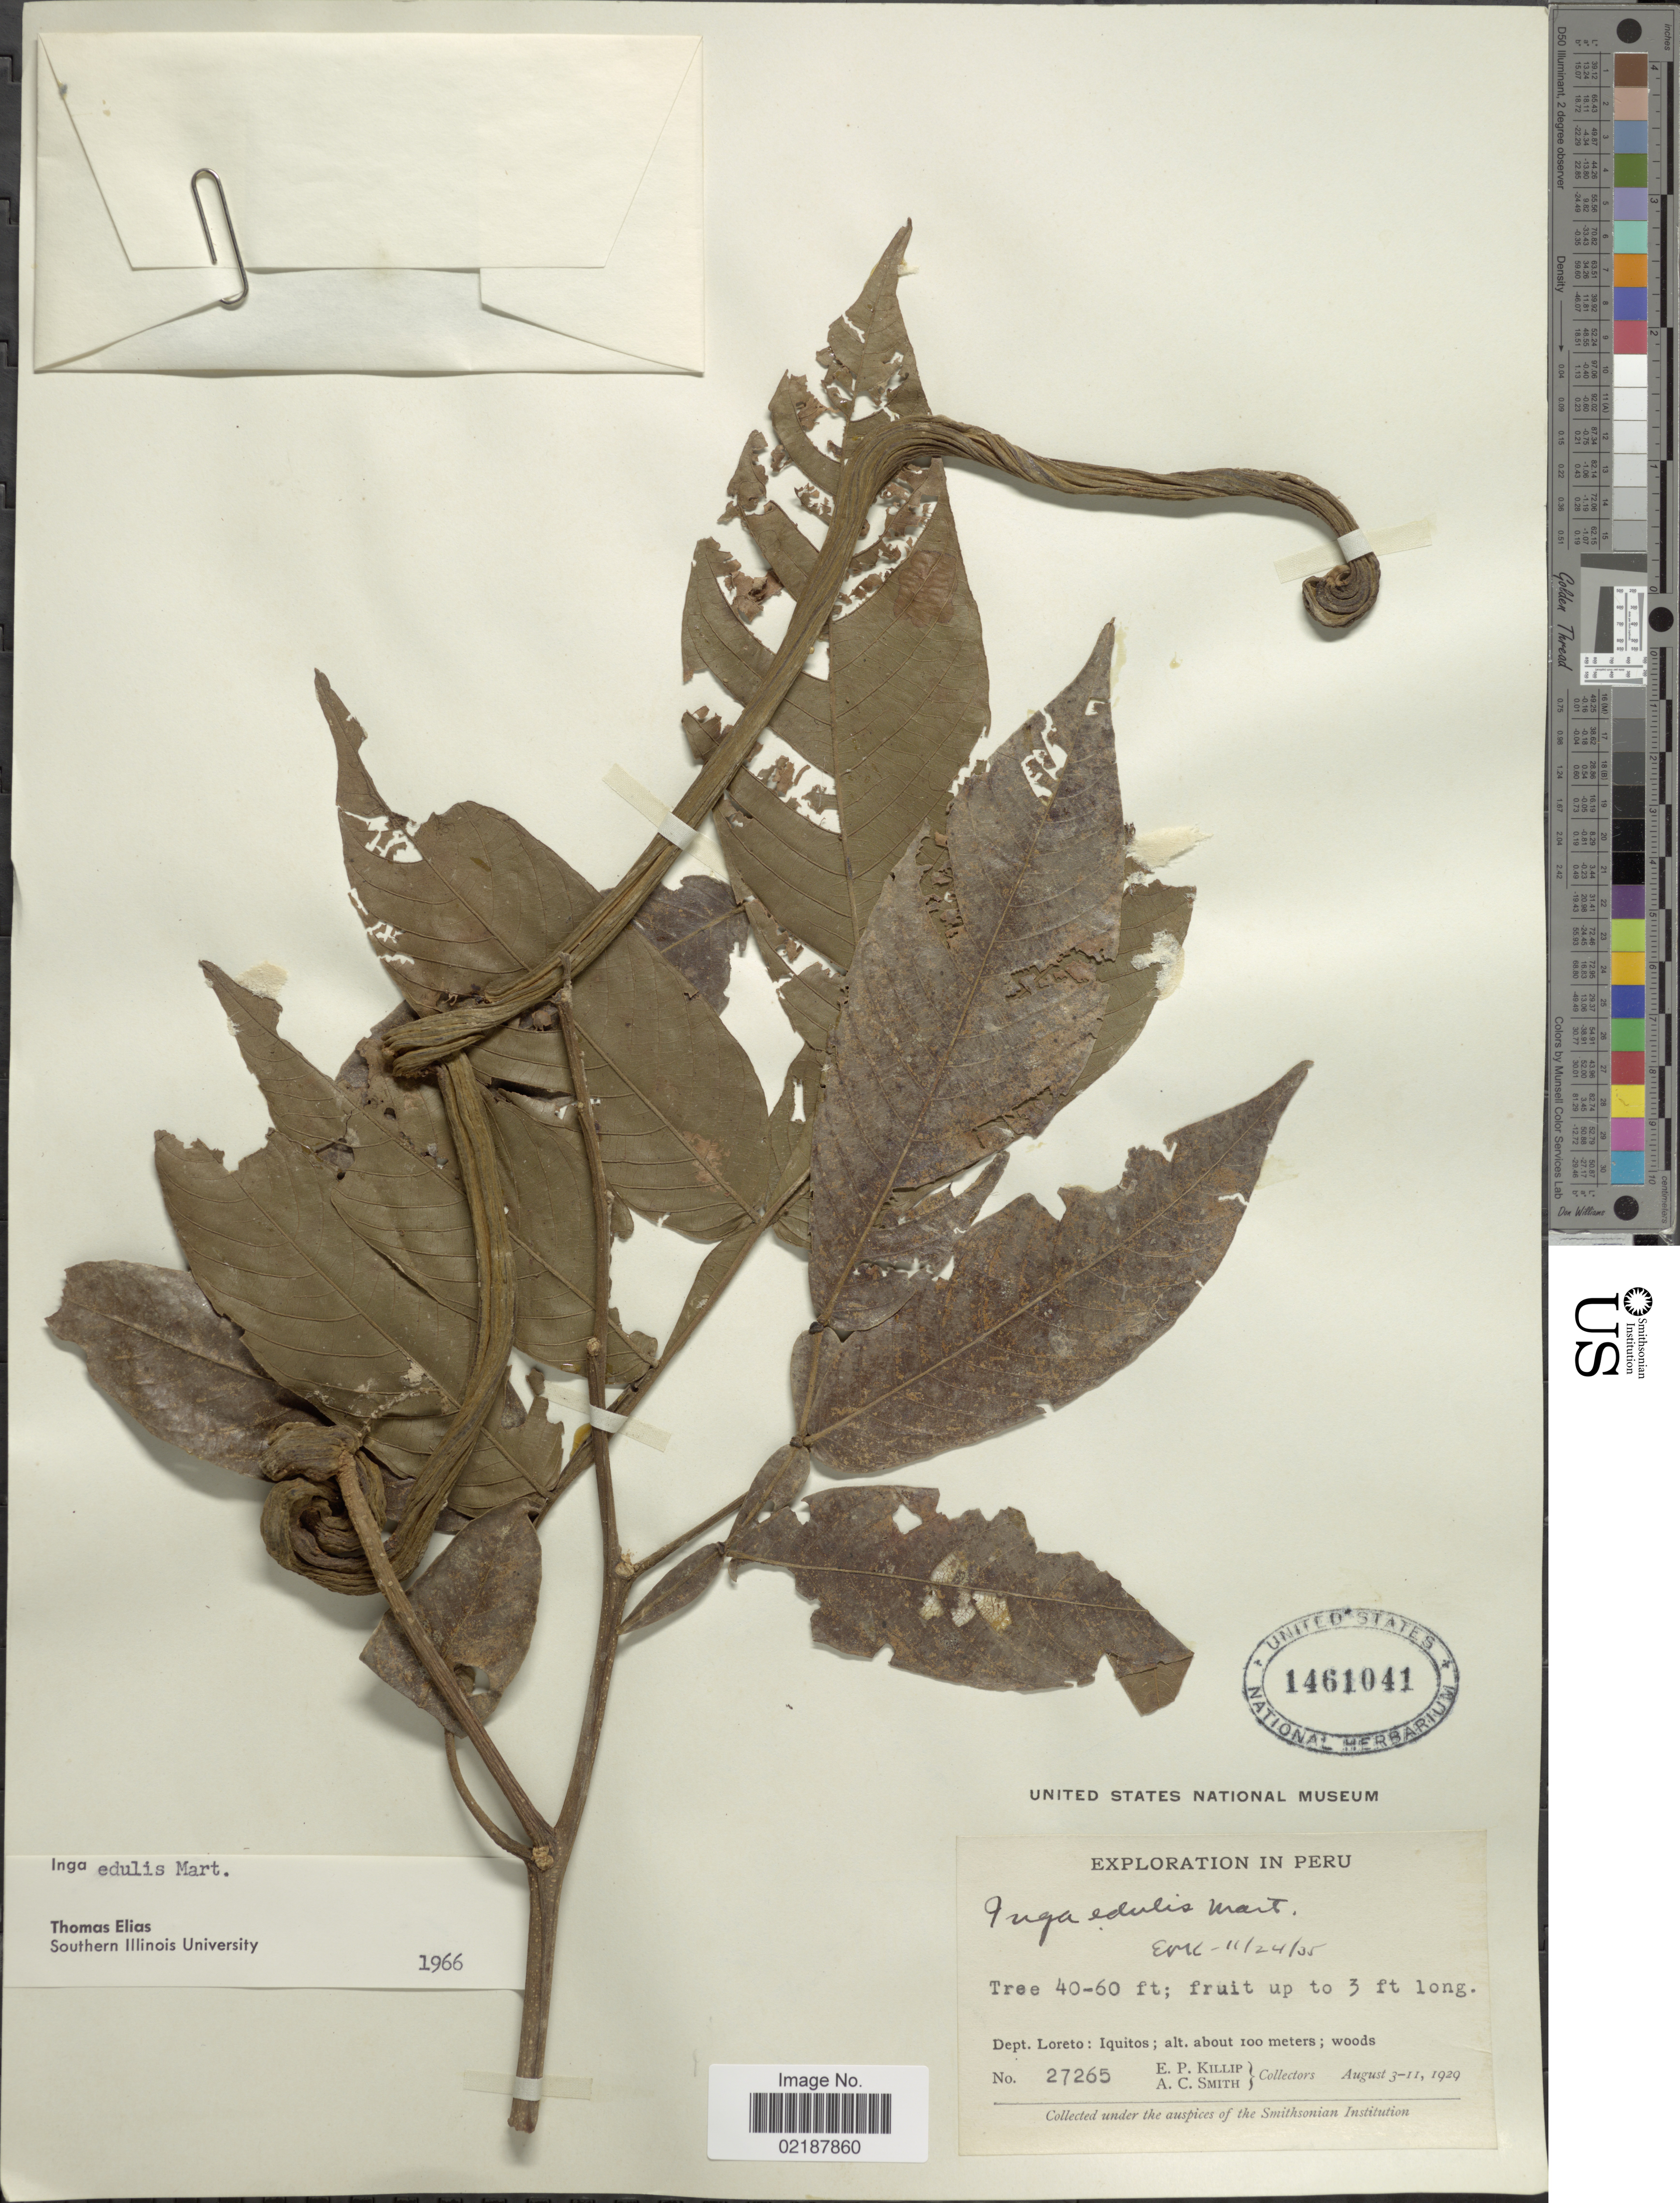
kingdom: Plantae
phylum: Tracheophyta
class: Magnoliopsida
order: Fabales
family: Fabaceae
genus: Inga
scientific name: Inga edulis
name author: Mart.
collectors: E. P. Killip & A. C. Smith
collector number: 27265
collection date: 1929-08-03/1929-08-11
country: Peru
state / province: Loreto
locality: Dept. Loreto, Iquitos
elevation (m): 100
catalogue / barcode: US 1461041